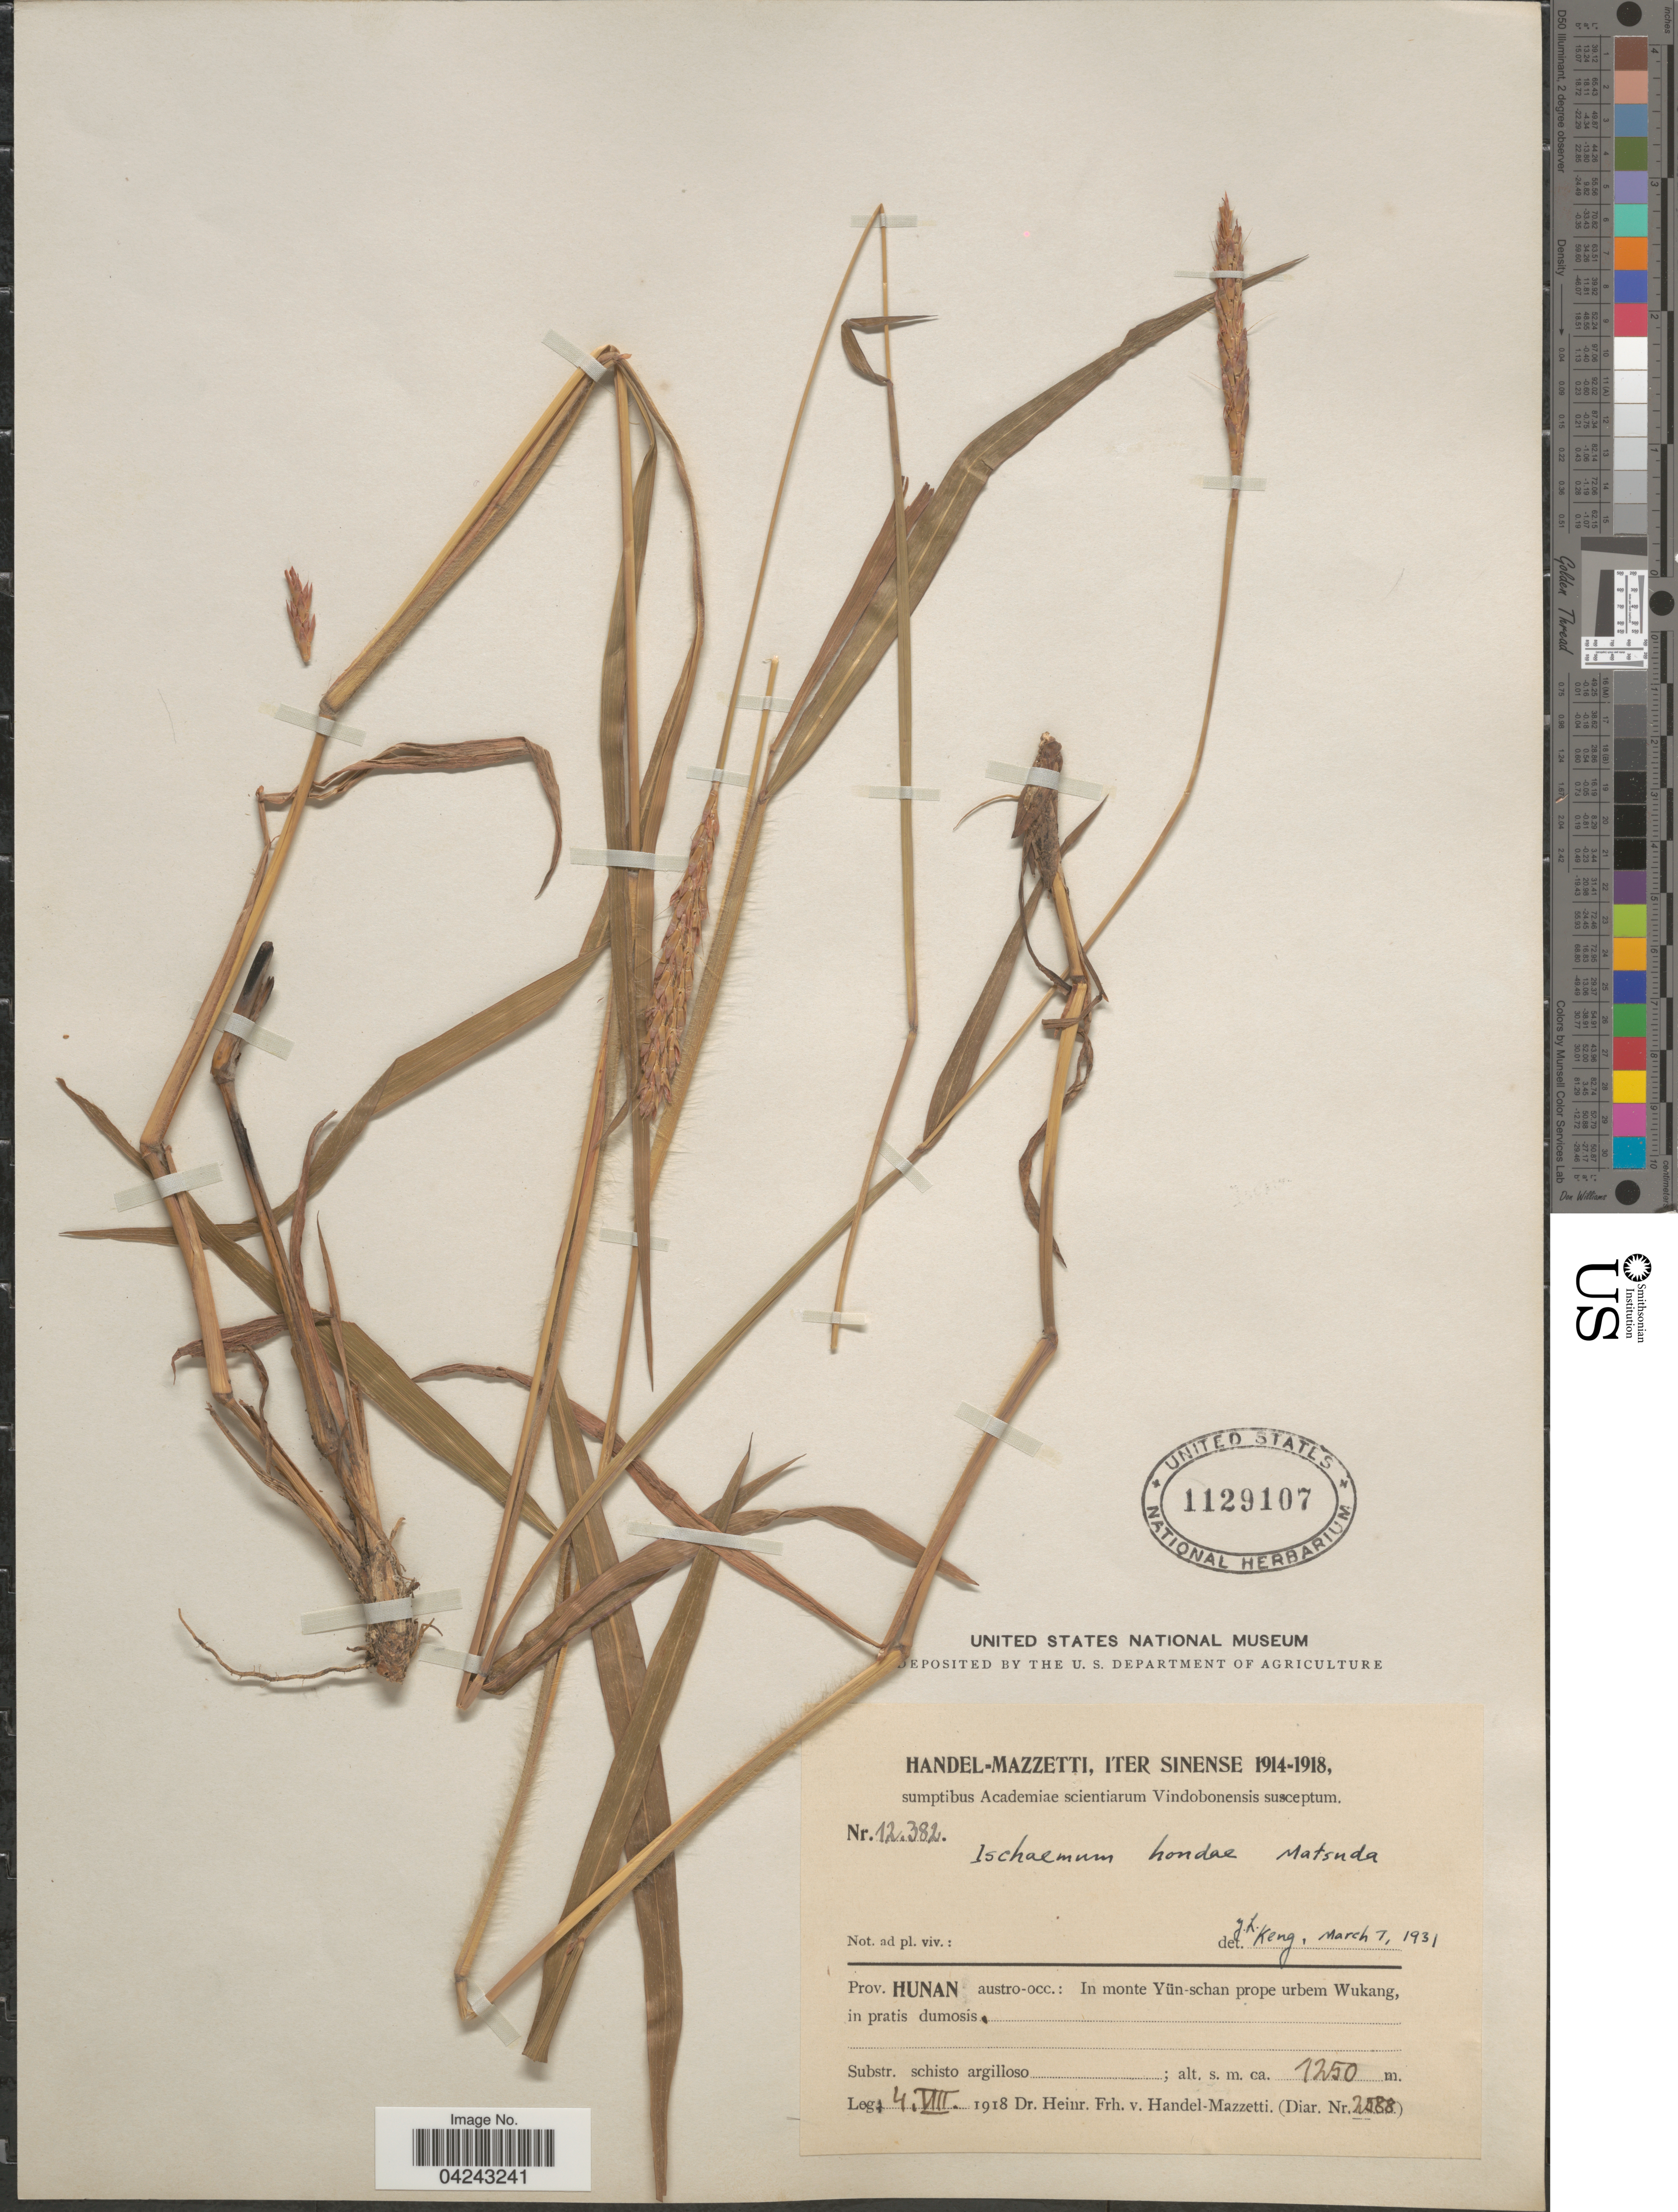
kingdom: Plantae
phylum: Tracheophyta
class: Liliopsida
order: Poales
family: Poaceae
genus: Ischaemum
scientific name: Ischaemum ciliare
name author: Retz.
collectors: H. Handel-Mazzetti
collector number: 12382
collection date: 1918-08-04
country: China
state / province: Hunan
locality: Iter Sinense 1914-1918. Prov. Hunan austro-occ.: In monte Yün-schan prope urbem Wukang.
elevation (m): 1250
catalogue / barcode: US 1129107